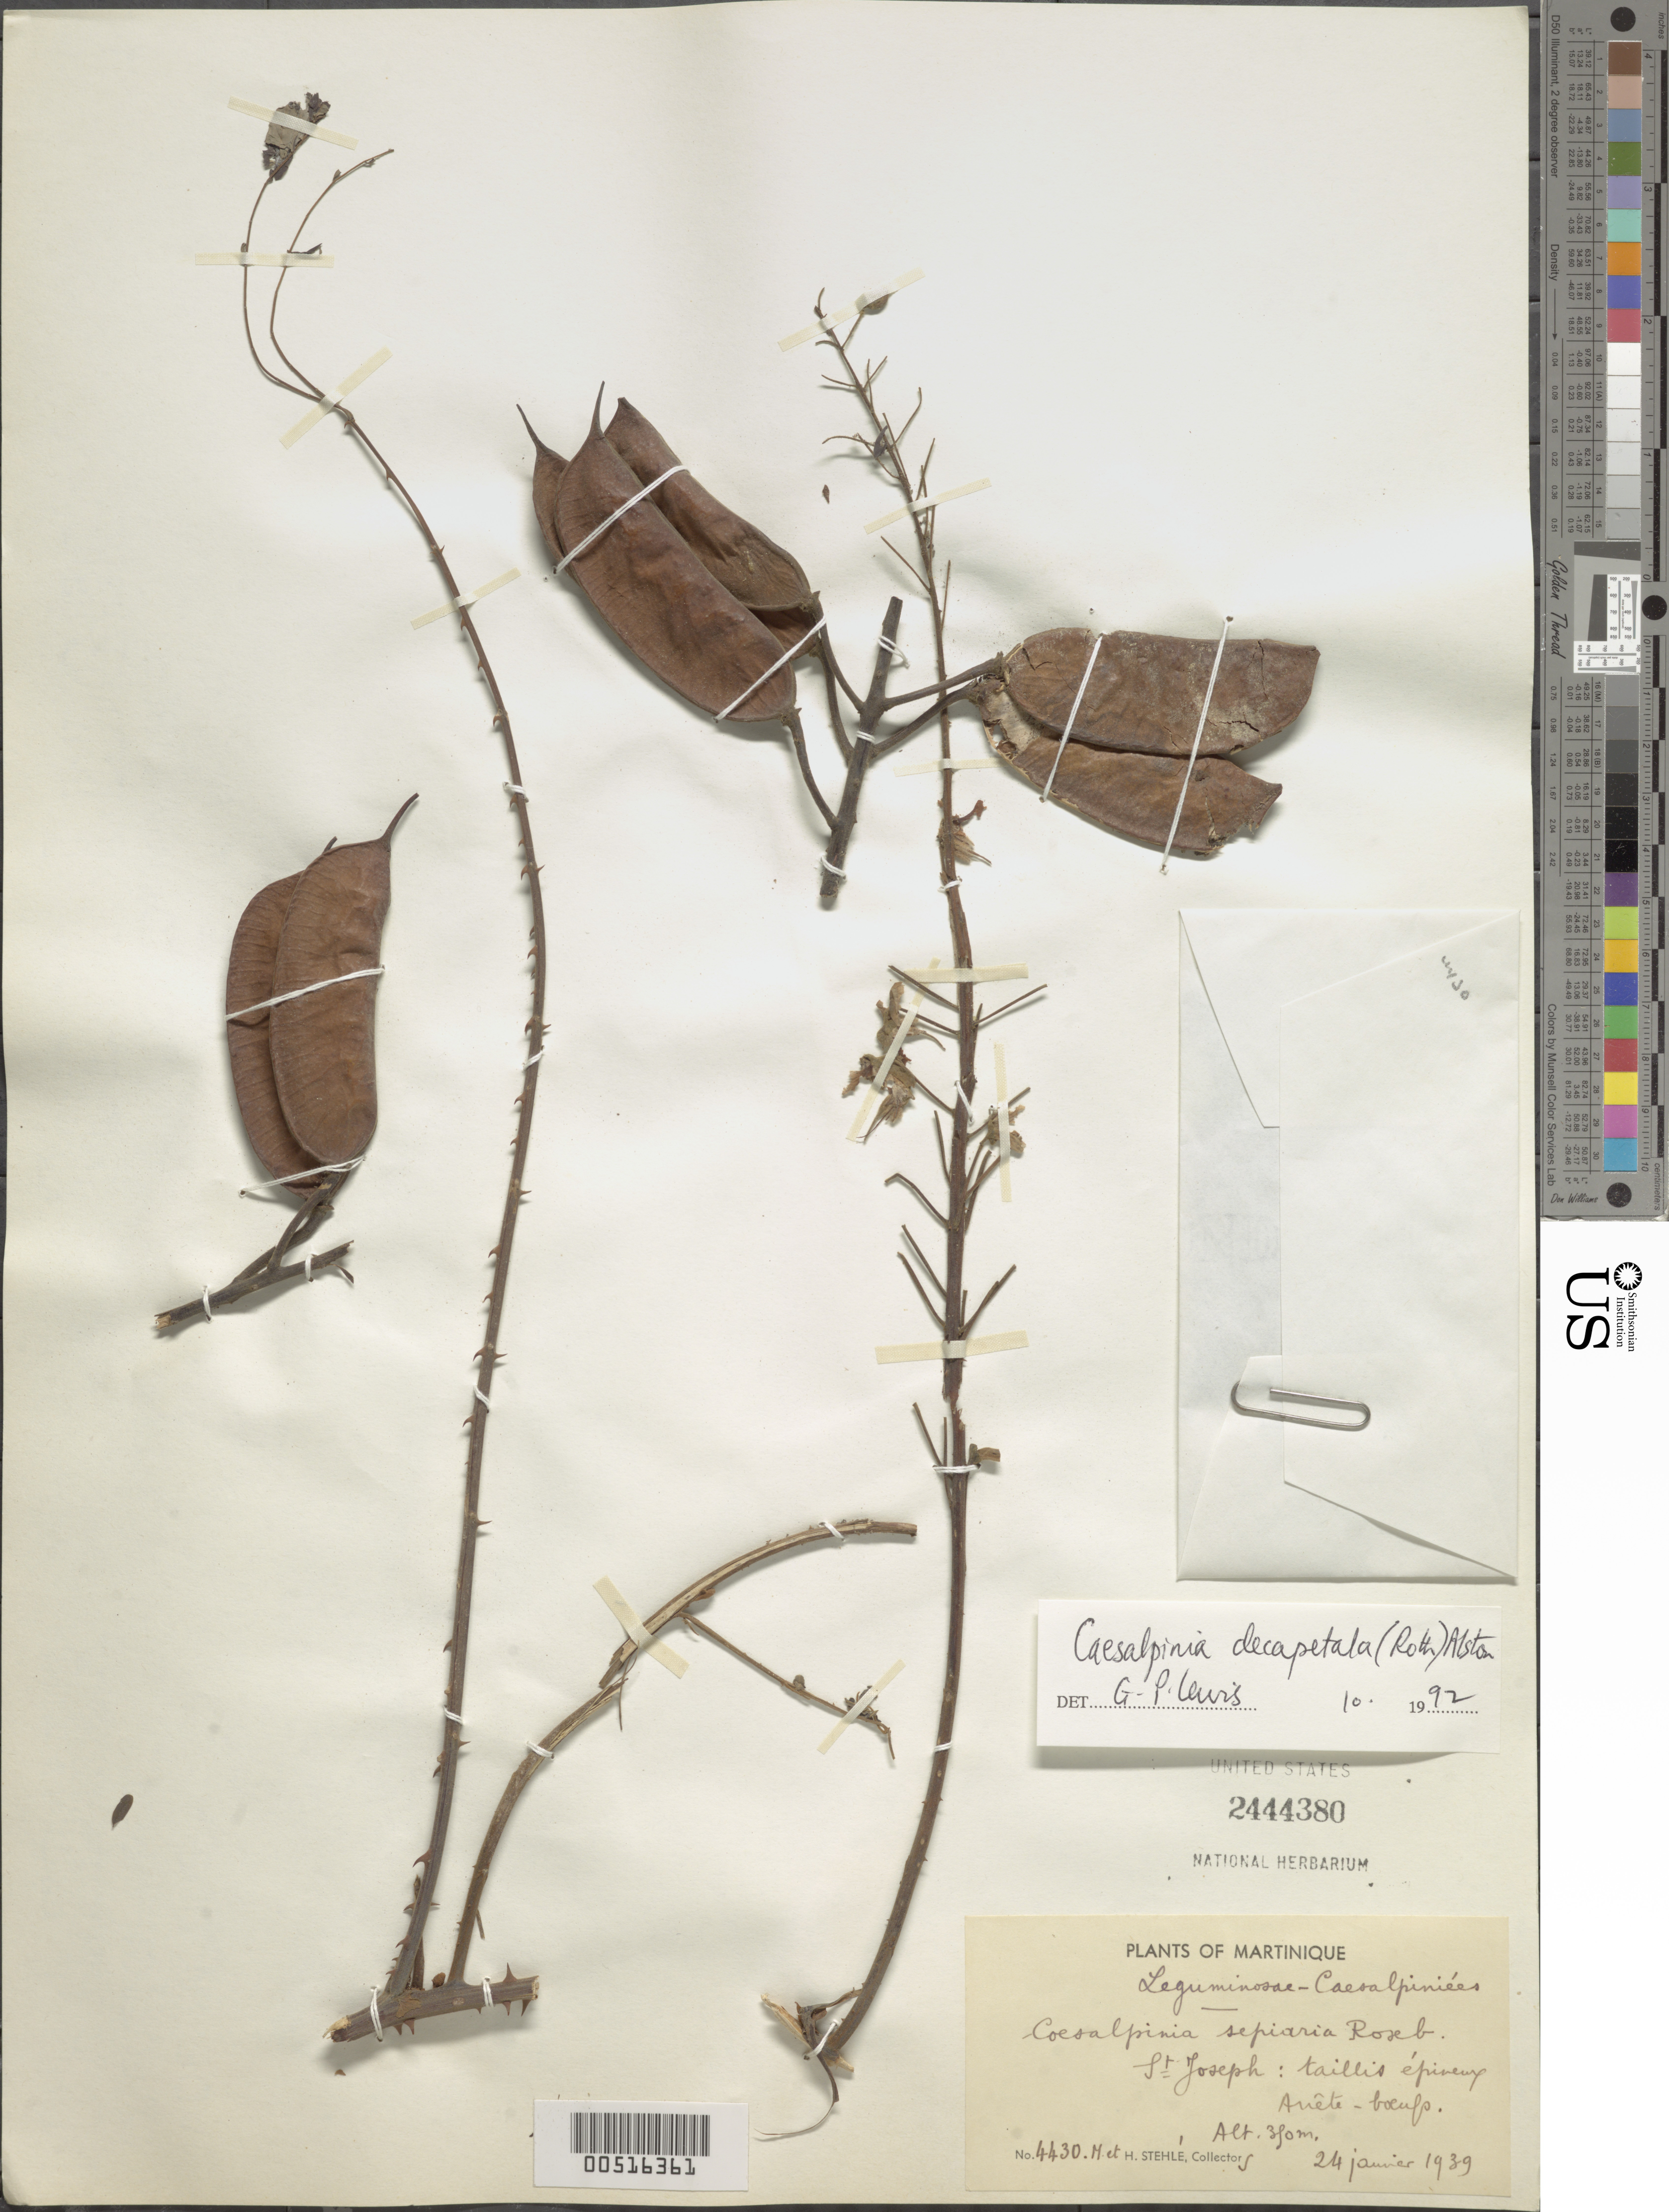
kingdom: Plantae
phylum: Tracheophyta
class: Magnoliopsida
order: Fabales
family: Fabaceae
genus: Biancaea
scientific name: Biancaea decapetala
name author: (Roth) O. Deg.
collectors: M. Stehlé & H. Stehlé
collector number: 4430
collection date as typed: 24 Jan 1939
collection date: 1939-01-24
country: Martinique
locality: St. joseph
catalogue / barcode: US 2444380